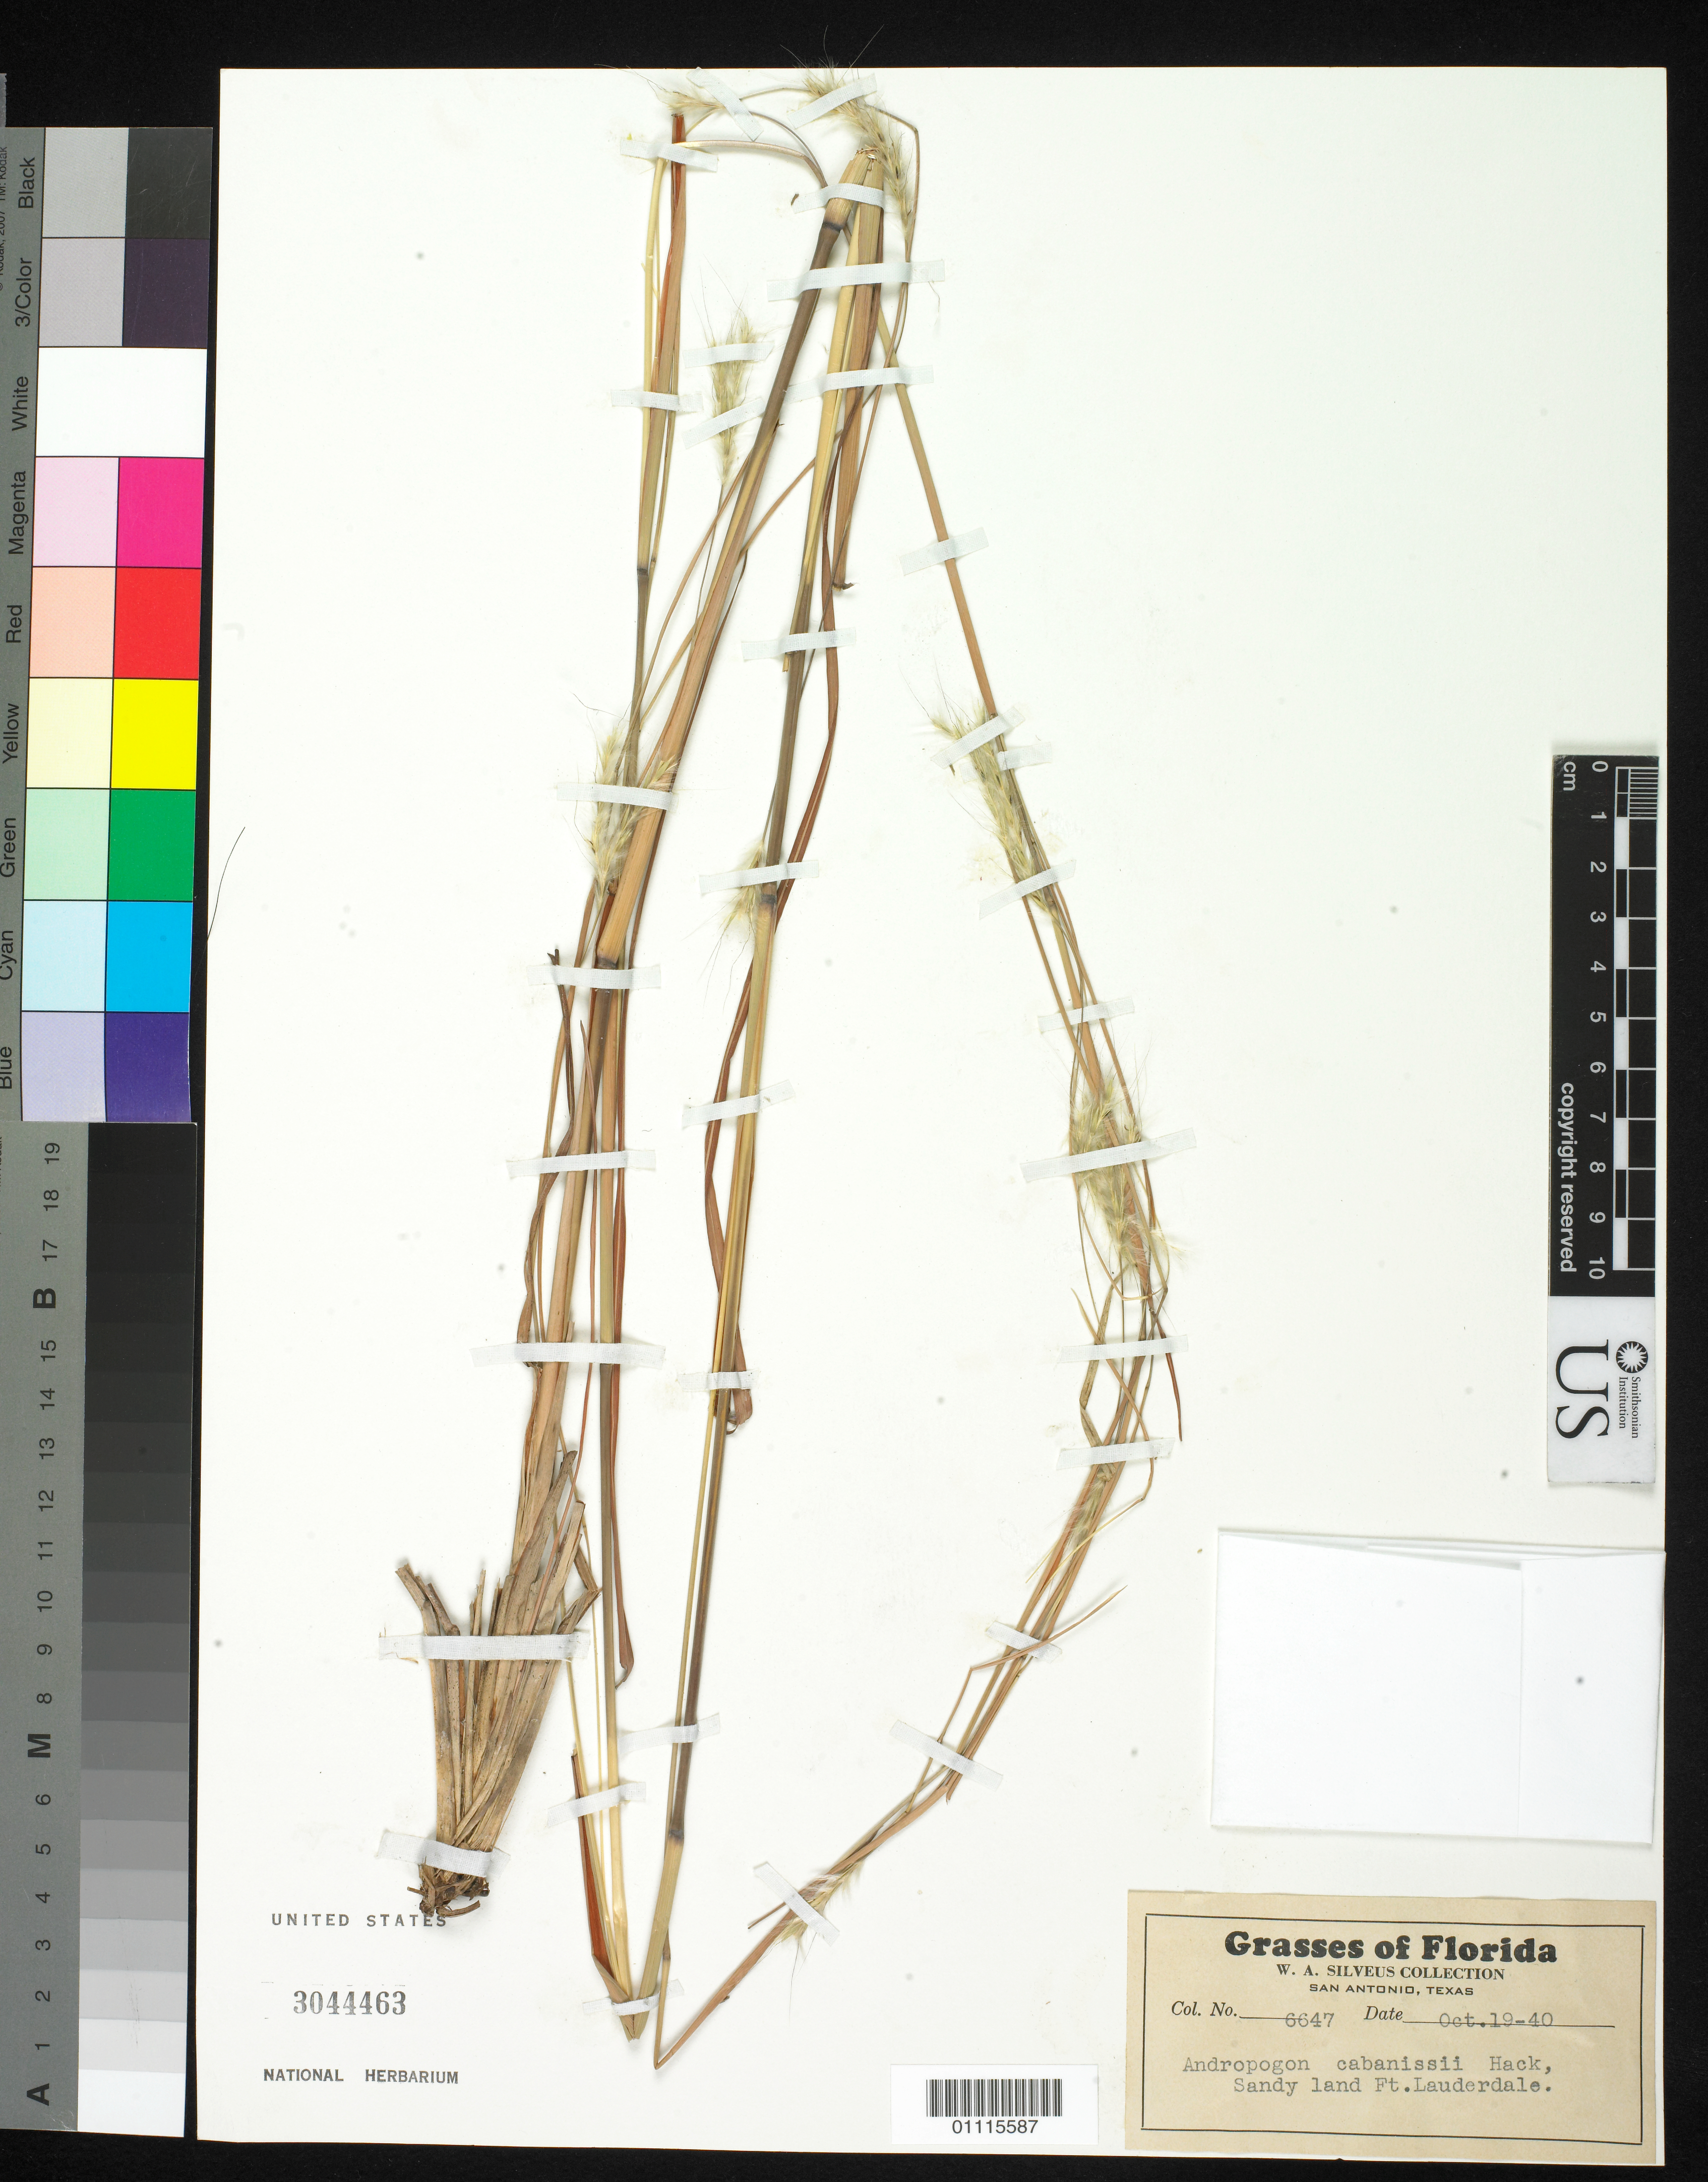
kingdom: Plantae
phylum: Tracheophyta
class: Liliopsida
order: Poales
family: Poaceae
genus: Andropogon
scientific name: Andropogon cabanisii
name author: Hack.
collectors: W. Silveus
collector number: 6647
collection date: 1940-10-19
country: United States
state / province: Florida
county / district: Broward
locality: Ft. Lauderdale.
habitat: Sandy land.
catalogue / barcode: US 3044463